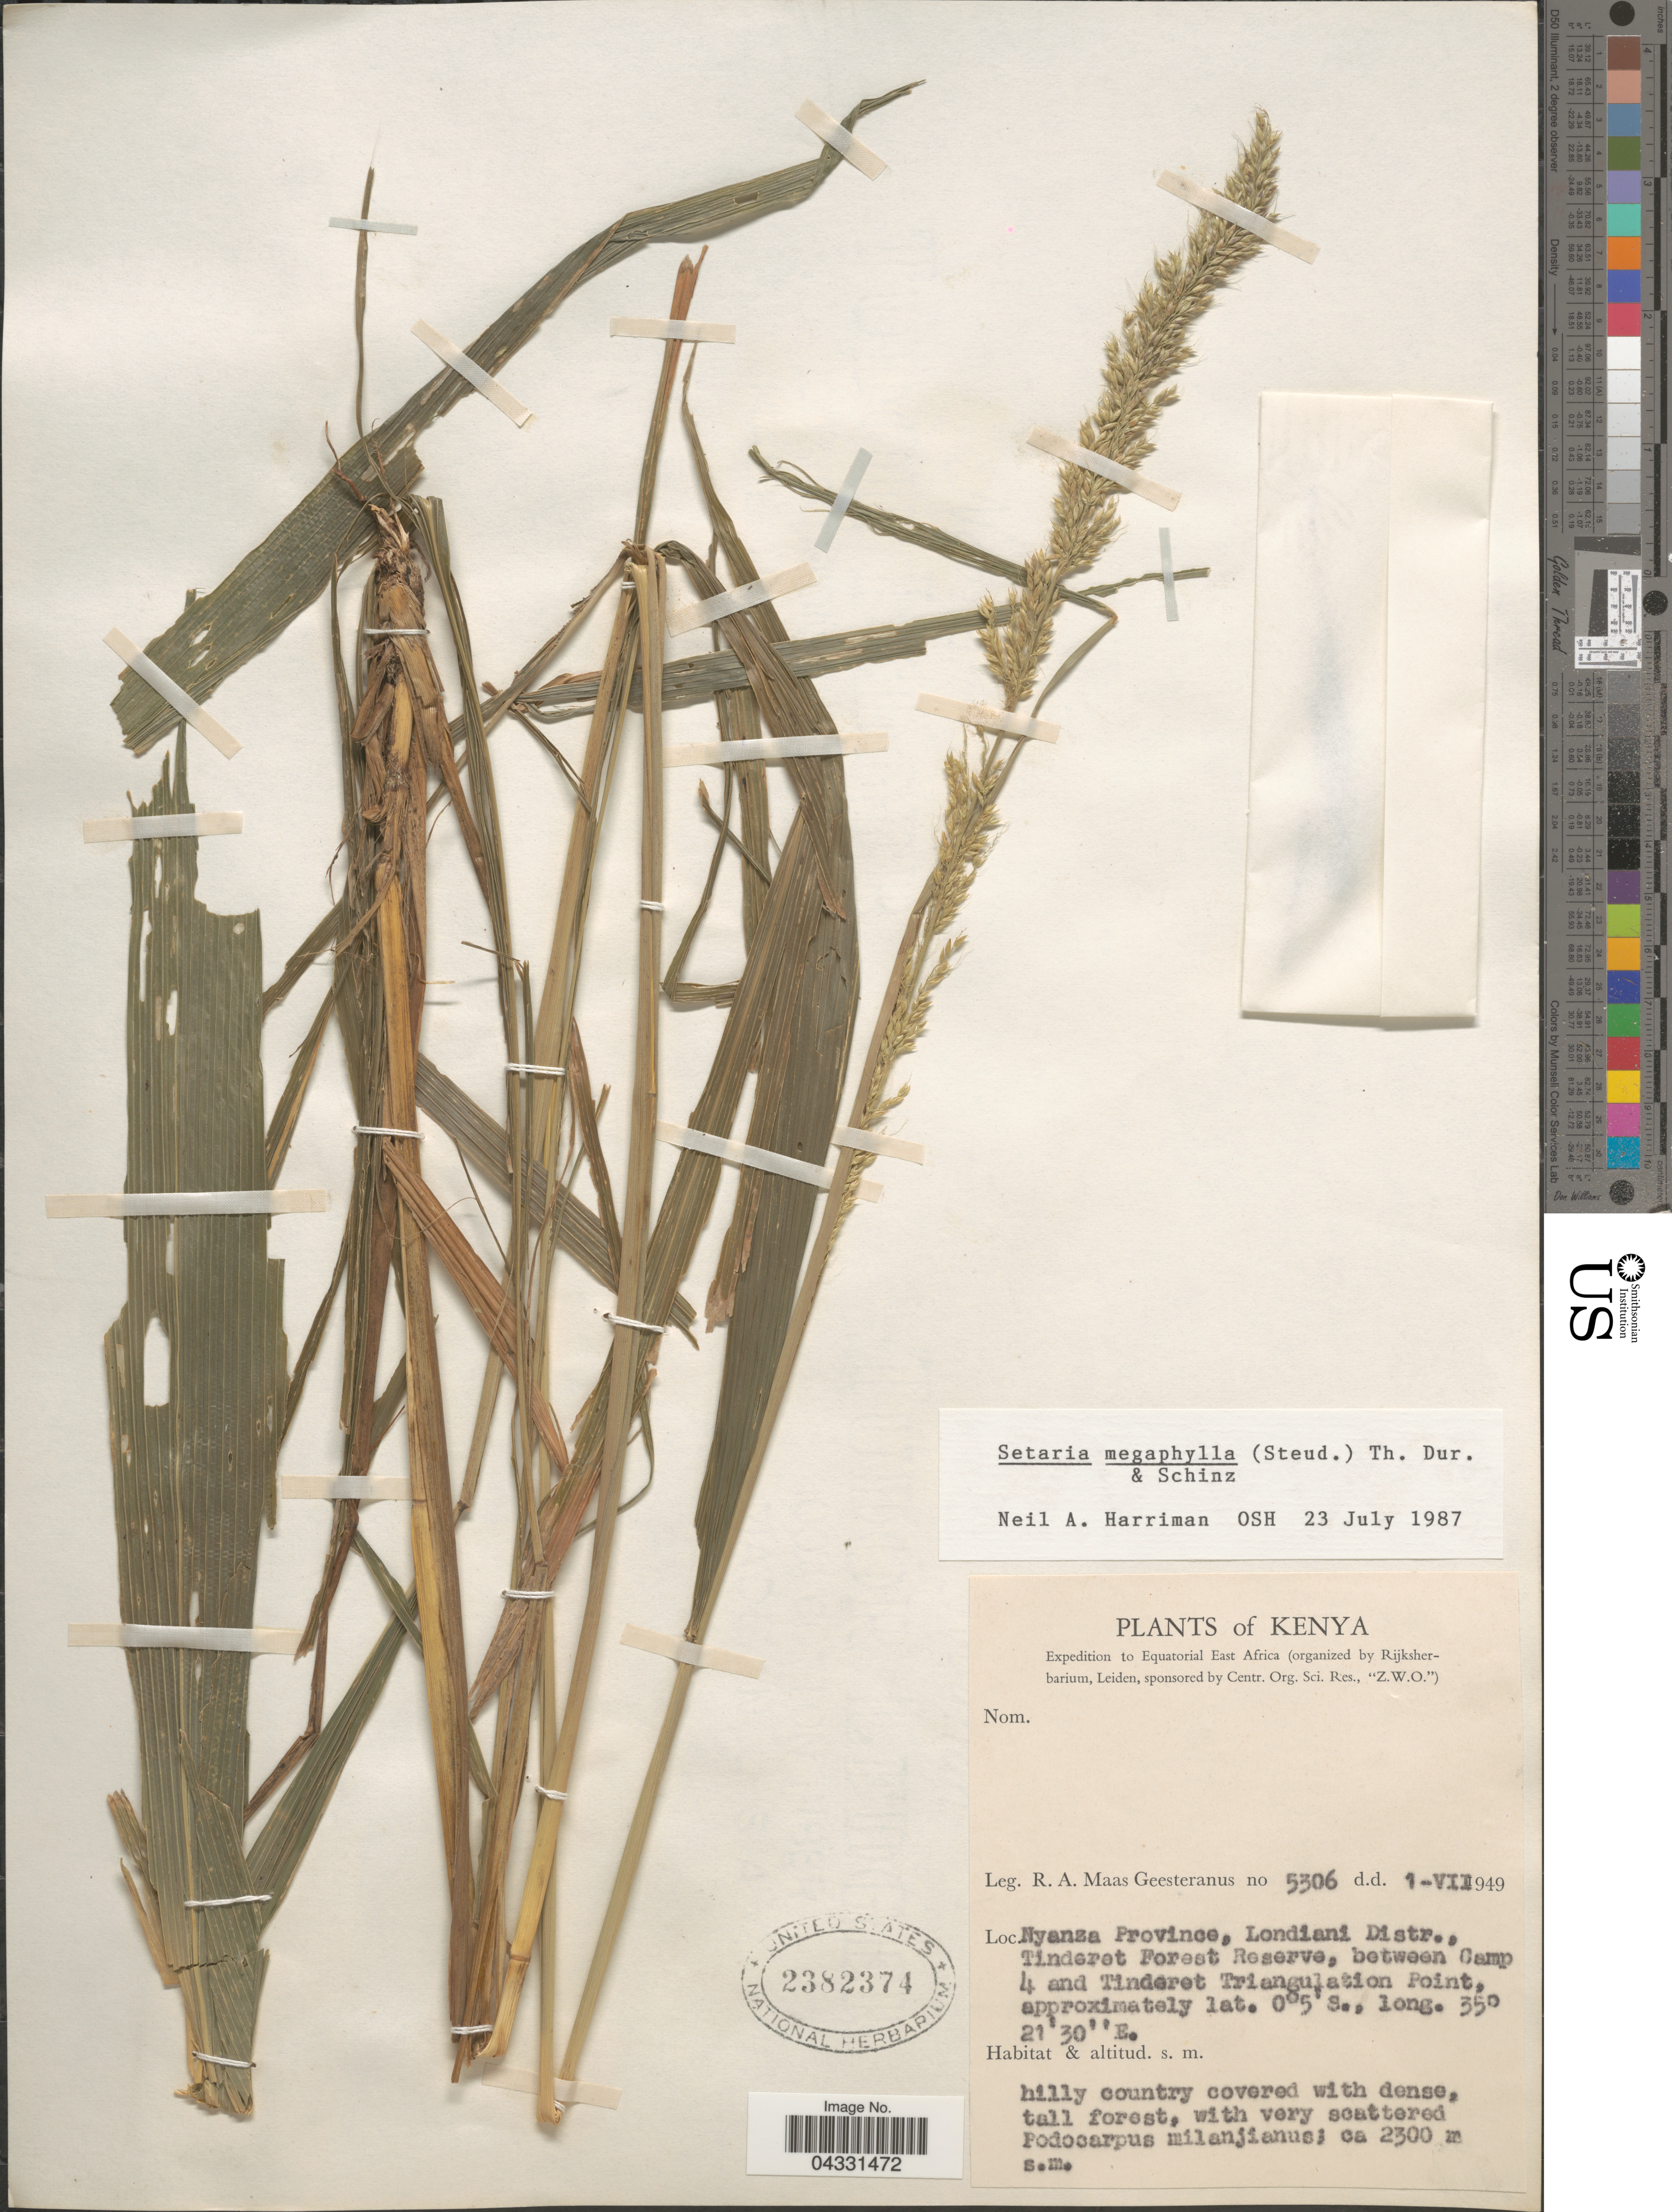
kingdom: Plantae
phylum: Tracheophyta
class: Liliopsida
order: Poales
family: Poaceae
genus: Setaria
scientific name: Setaria megaphylla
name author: (Steud.) Durieu & Schinz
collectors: R. A. Maas Geesteranus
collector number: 5306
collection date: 1949-07-01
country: Kenya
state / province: Kericho / Nandi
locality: Expedition to Equatorial East Africa. Londiani Distr., Tinderet Forest Reserve, between Camp 4 and Tinderet Triangulation Point.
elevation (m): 2300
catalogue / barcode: US 2382374